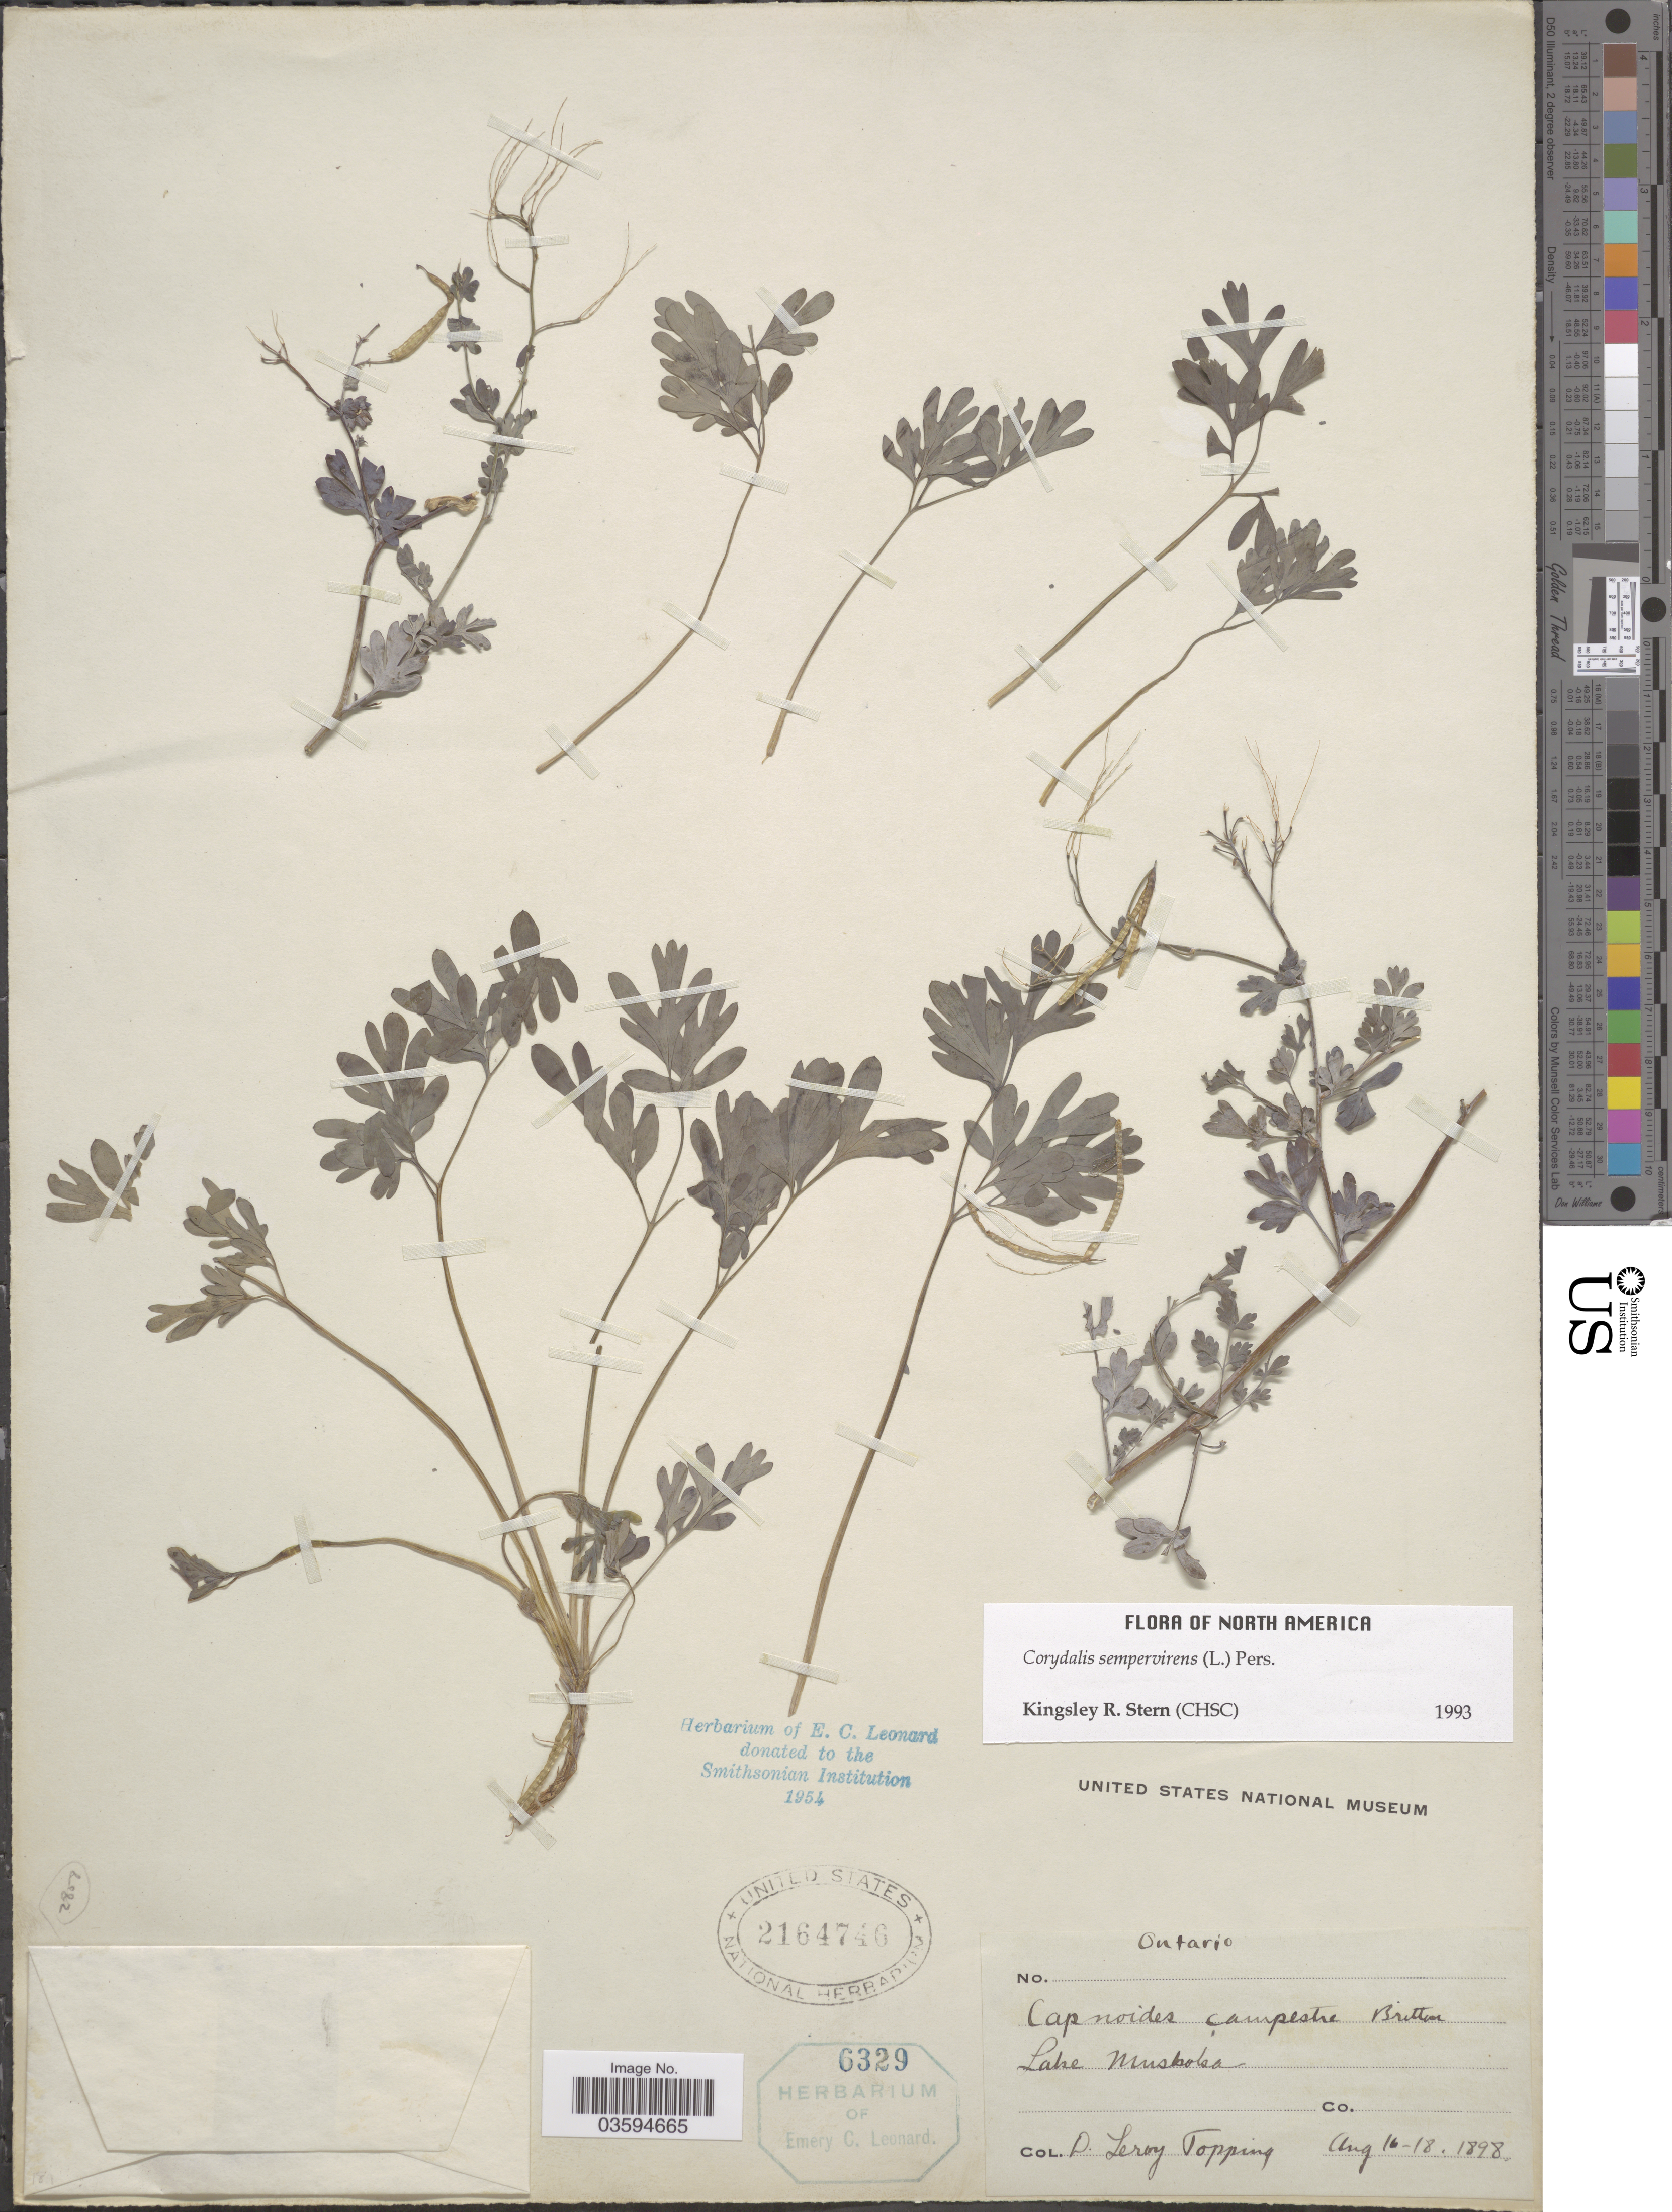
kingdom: Plantae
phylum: Tracheophyta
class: Magnoliopsida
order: Ranunculales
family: Papaveraceae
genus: Capnoides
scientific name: Capnoides sempervirens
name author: (L.) Borkh.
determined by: Strong, M. T., (US), Smithsonian Institution - National Museum of Natural History (UNITED STATES)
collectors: D. L. Topping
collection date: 1898-08-16/1898-08-18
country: Canada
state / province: Ontario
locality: Lake Muskoka.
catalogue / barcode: US 2164746